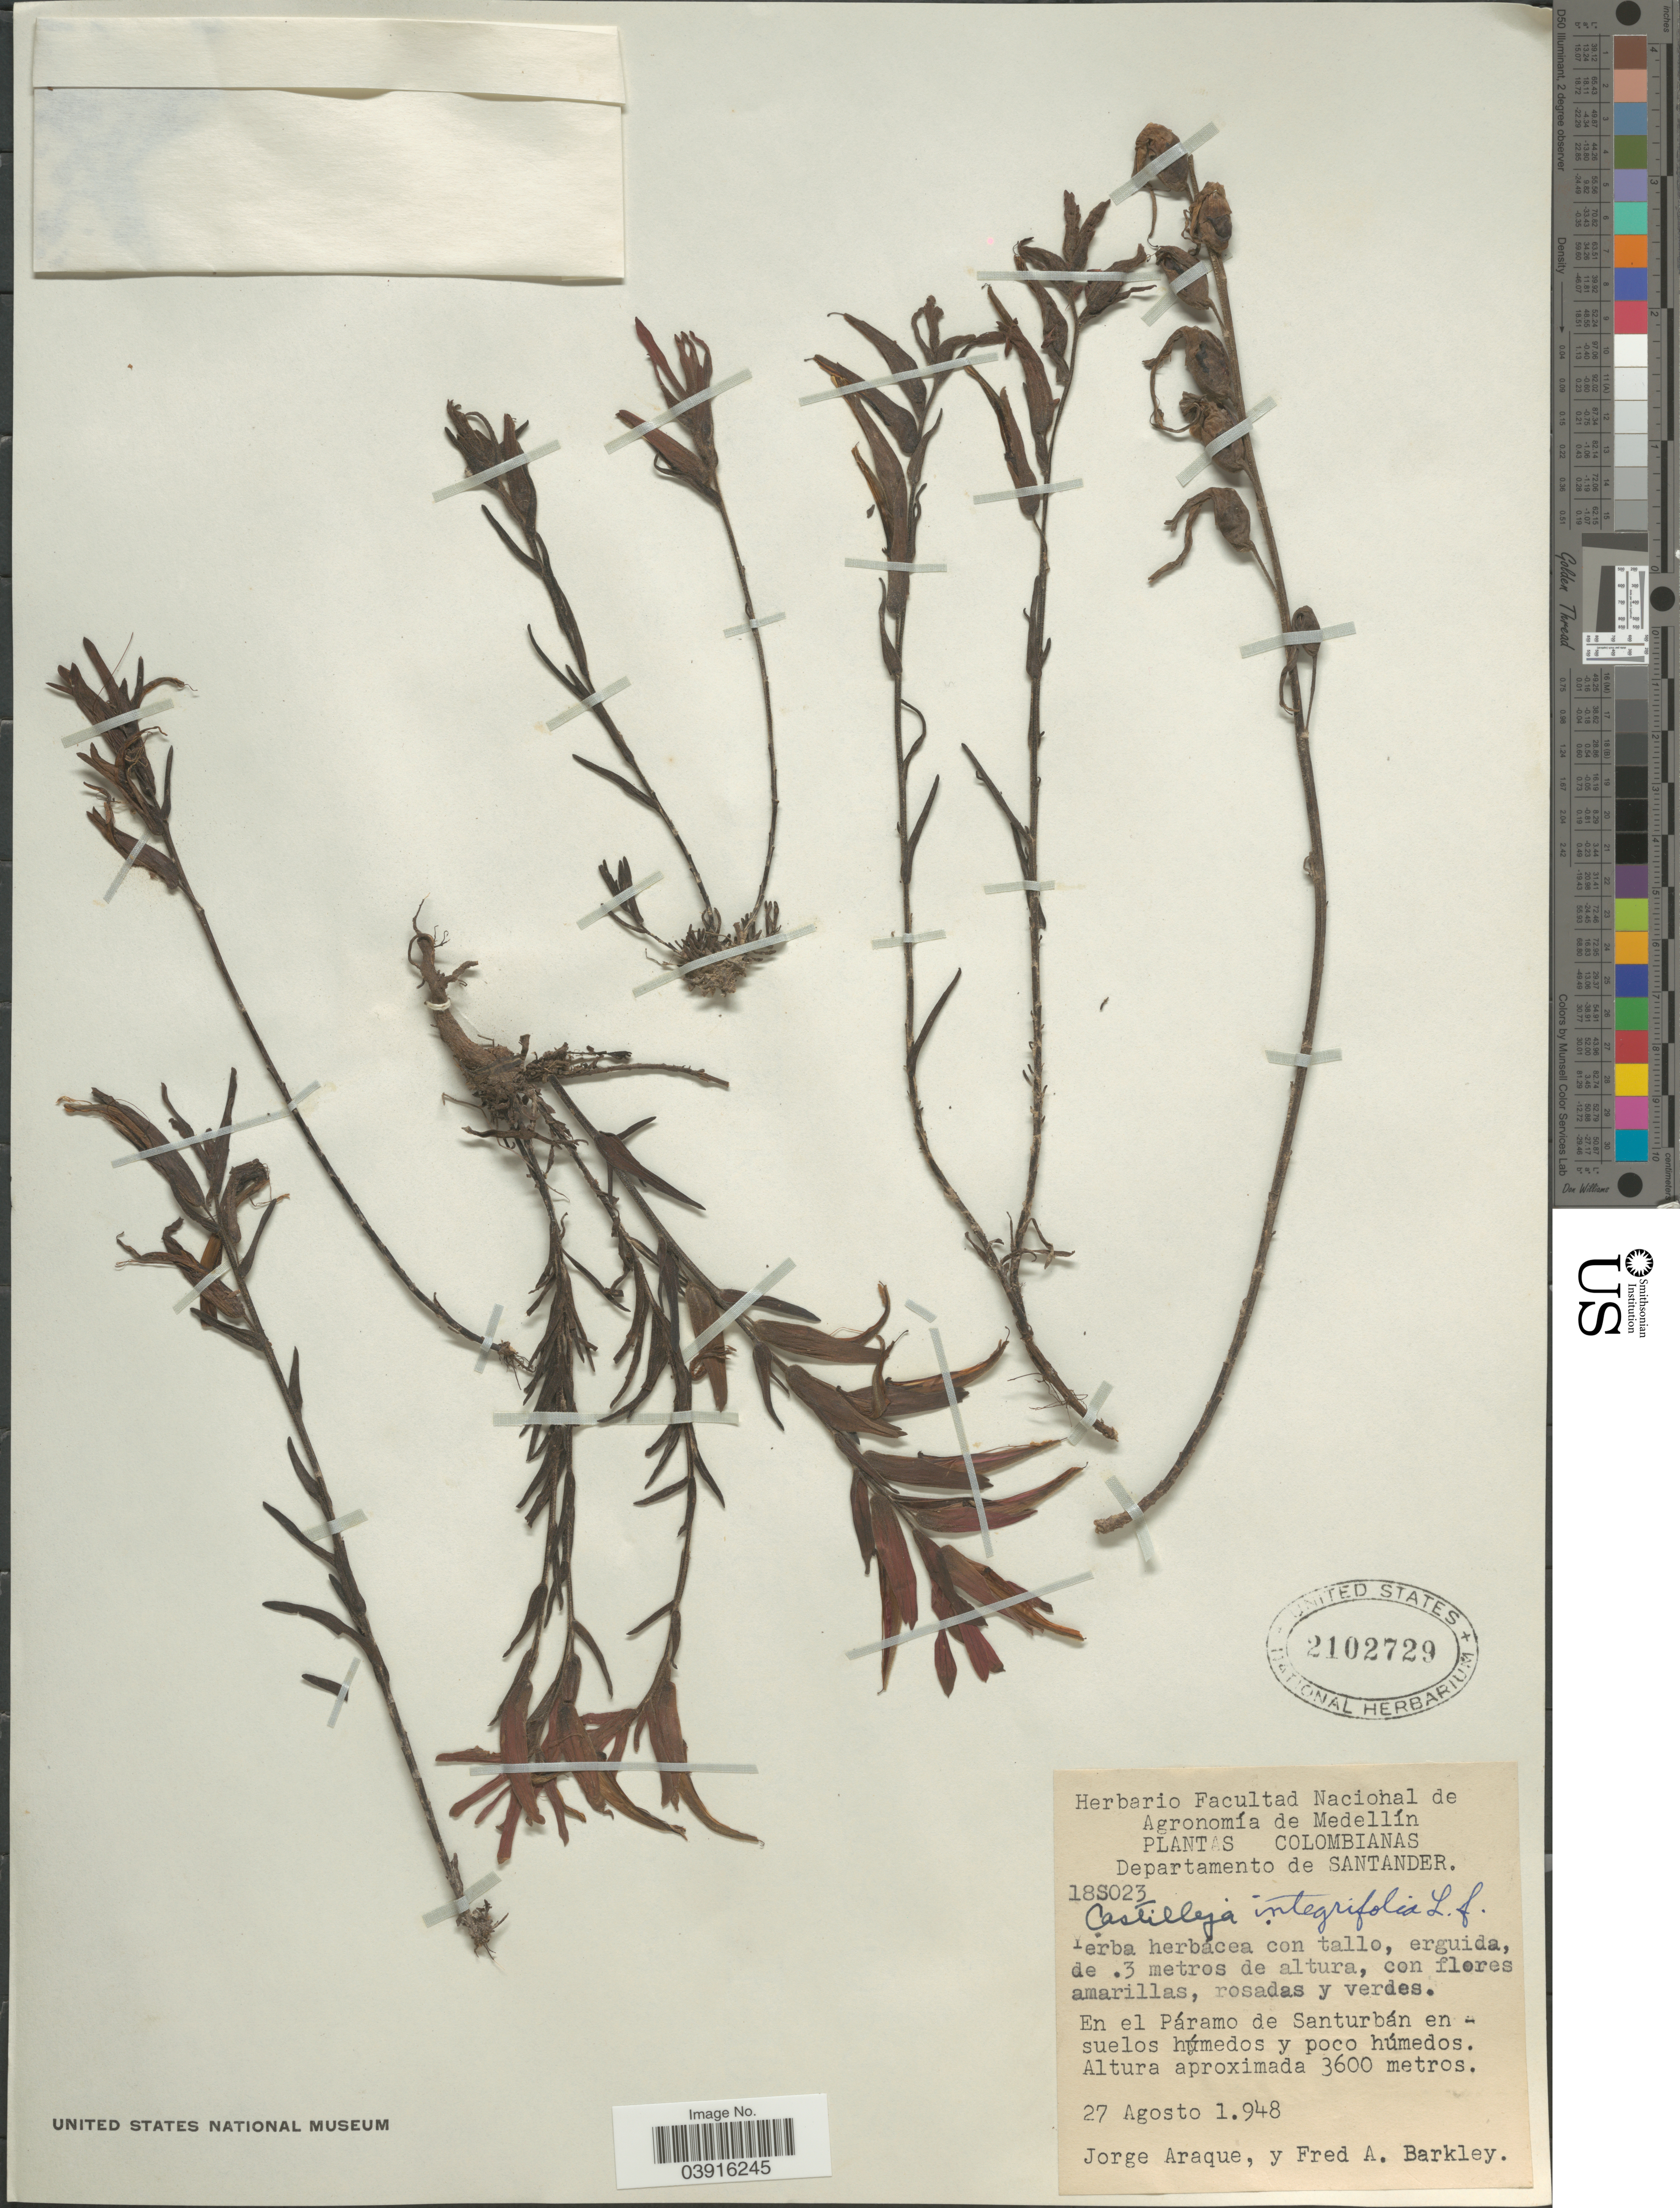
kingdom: Plantae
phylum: Tracheophyta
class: Magnoliopsida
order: Lamiales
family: Orobanchaceae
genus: Castilleja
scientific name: Castilleja fissifolia var. integrifolia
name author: (L. f.) Wedd.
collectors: J. Araque & F. A. Barkley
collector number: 18SO23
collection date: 1948-08-27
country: Colombia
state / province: Santander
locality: Departamento de Santander. En el Páramo de Santurbán en suelos húmedos y poco húmedos.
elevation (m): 3600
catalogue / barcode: US 2102729